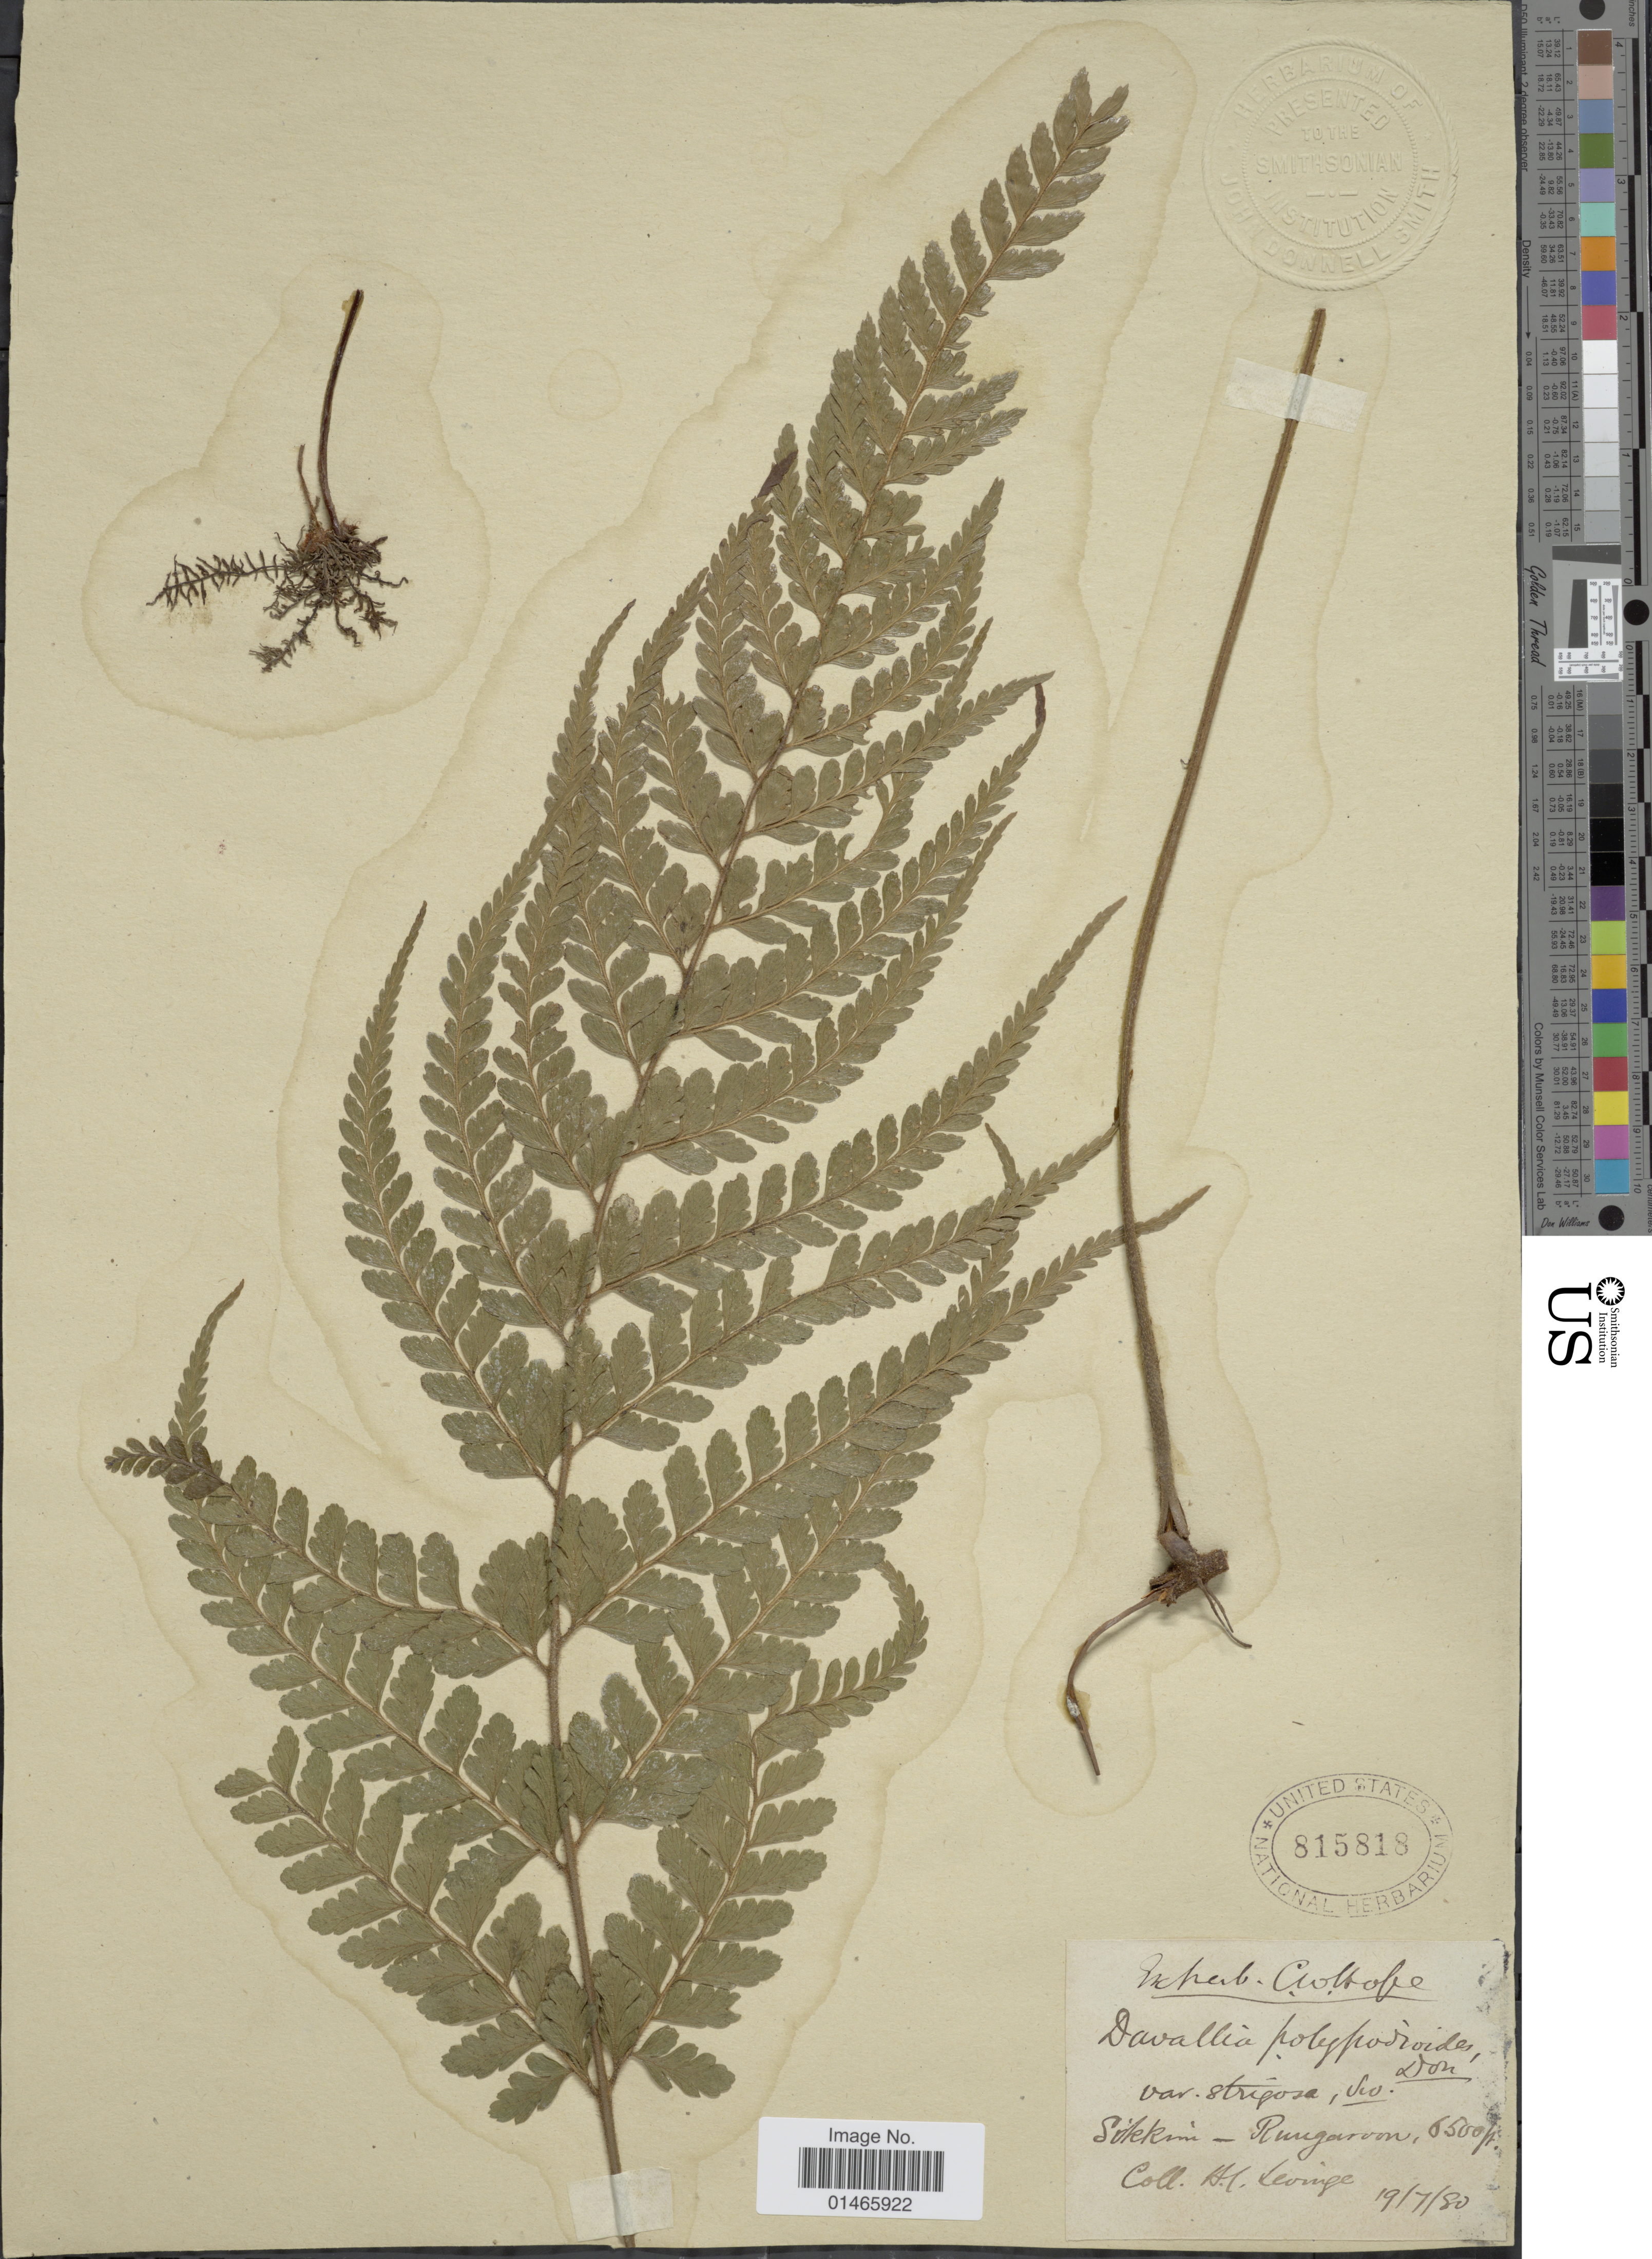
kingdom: Plantae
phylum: Tracheophyta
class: Polypodiopsida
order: Polypodiales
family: Dennstaedtiaceae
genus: Microlepia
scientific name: Microlepia strigosa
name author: (Thunb.) J. Presl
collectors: A. Leonipe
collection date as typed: Transcribed d/m/y: 19/7/80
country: India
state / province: Sikkim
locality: Rungaroon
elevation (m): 1981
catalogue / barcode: US 815818